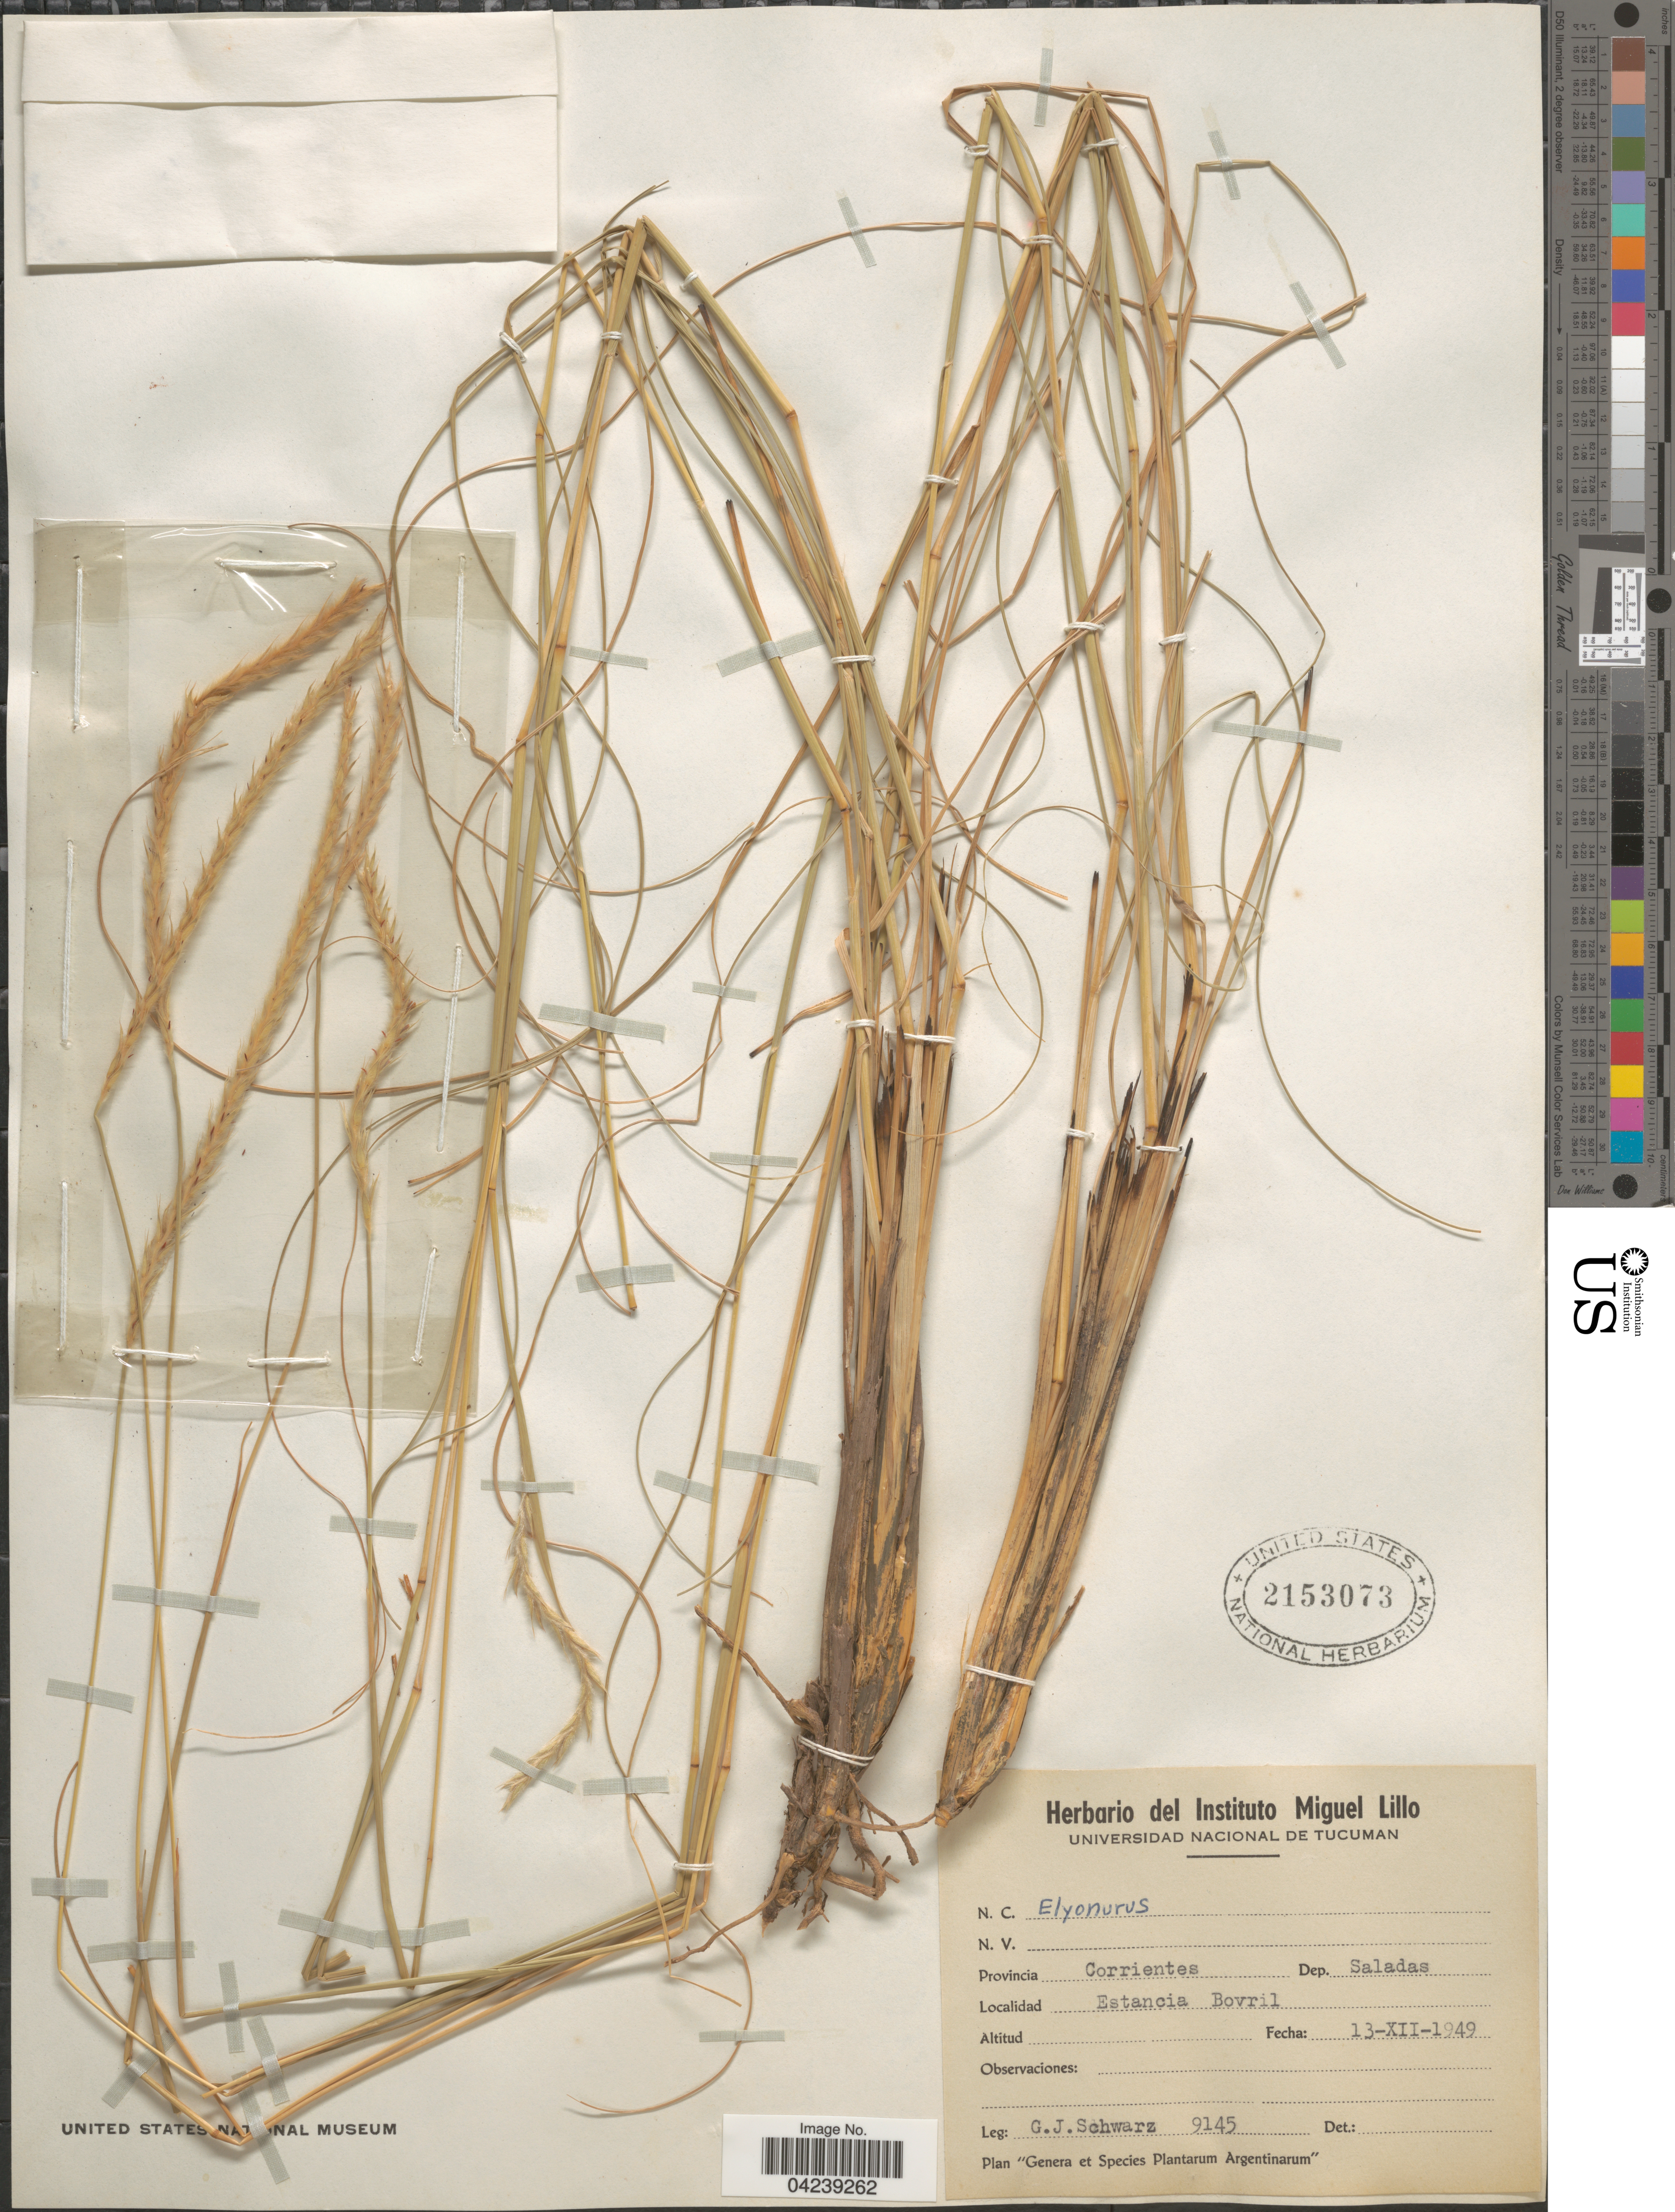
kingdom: Plantae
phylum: Tracheophyta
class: Liliopsida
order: Poales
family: Poaceae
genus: Elionurus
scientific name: Elionurus muticus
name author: (Spreng.) Kuntze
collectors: G. J. Schwarz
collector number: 9145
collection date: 1949-12-13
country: Argentina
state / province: Corrientes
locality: Dep. Saladas. Estancia Bovril.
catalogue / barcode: US 2153073